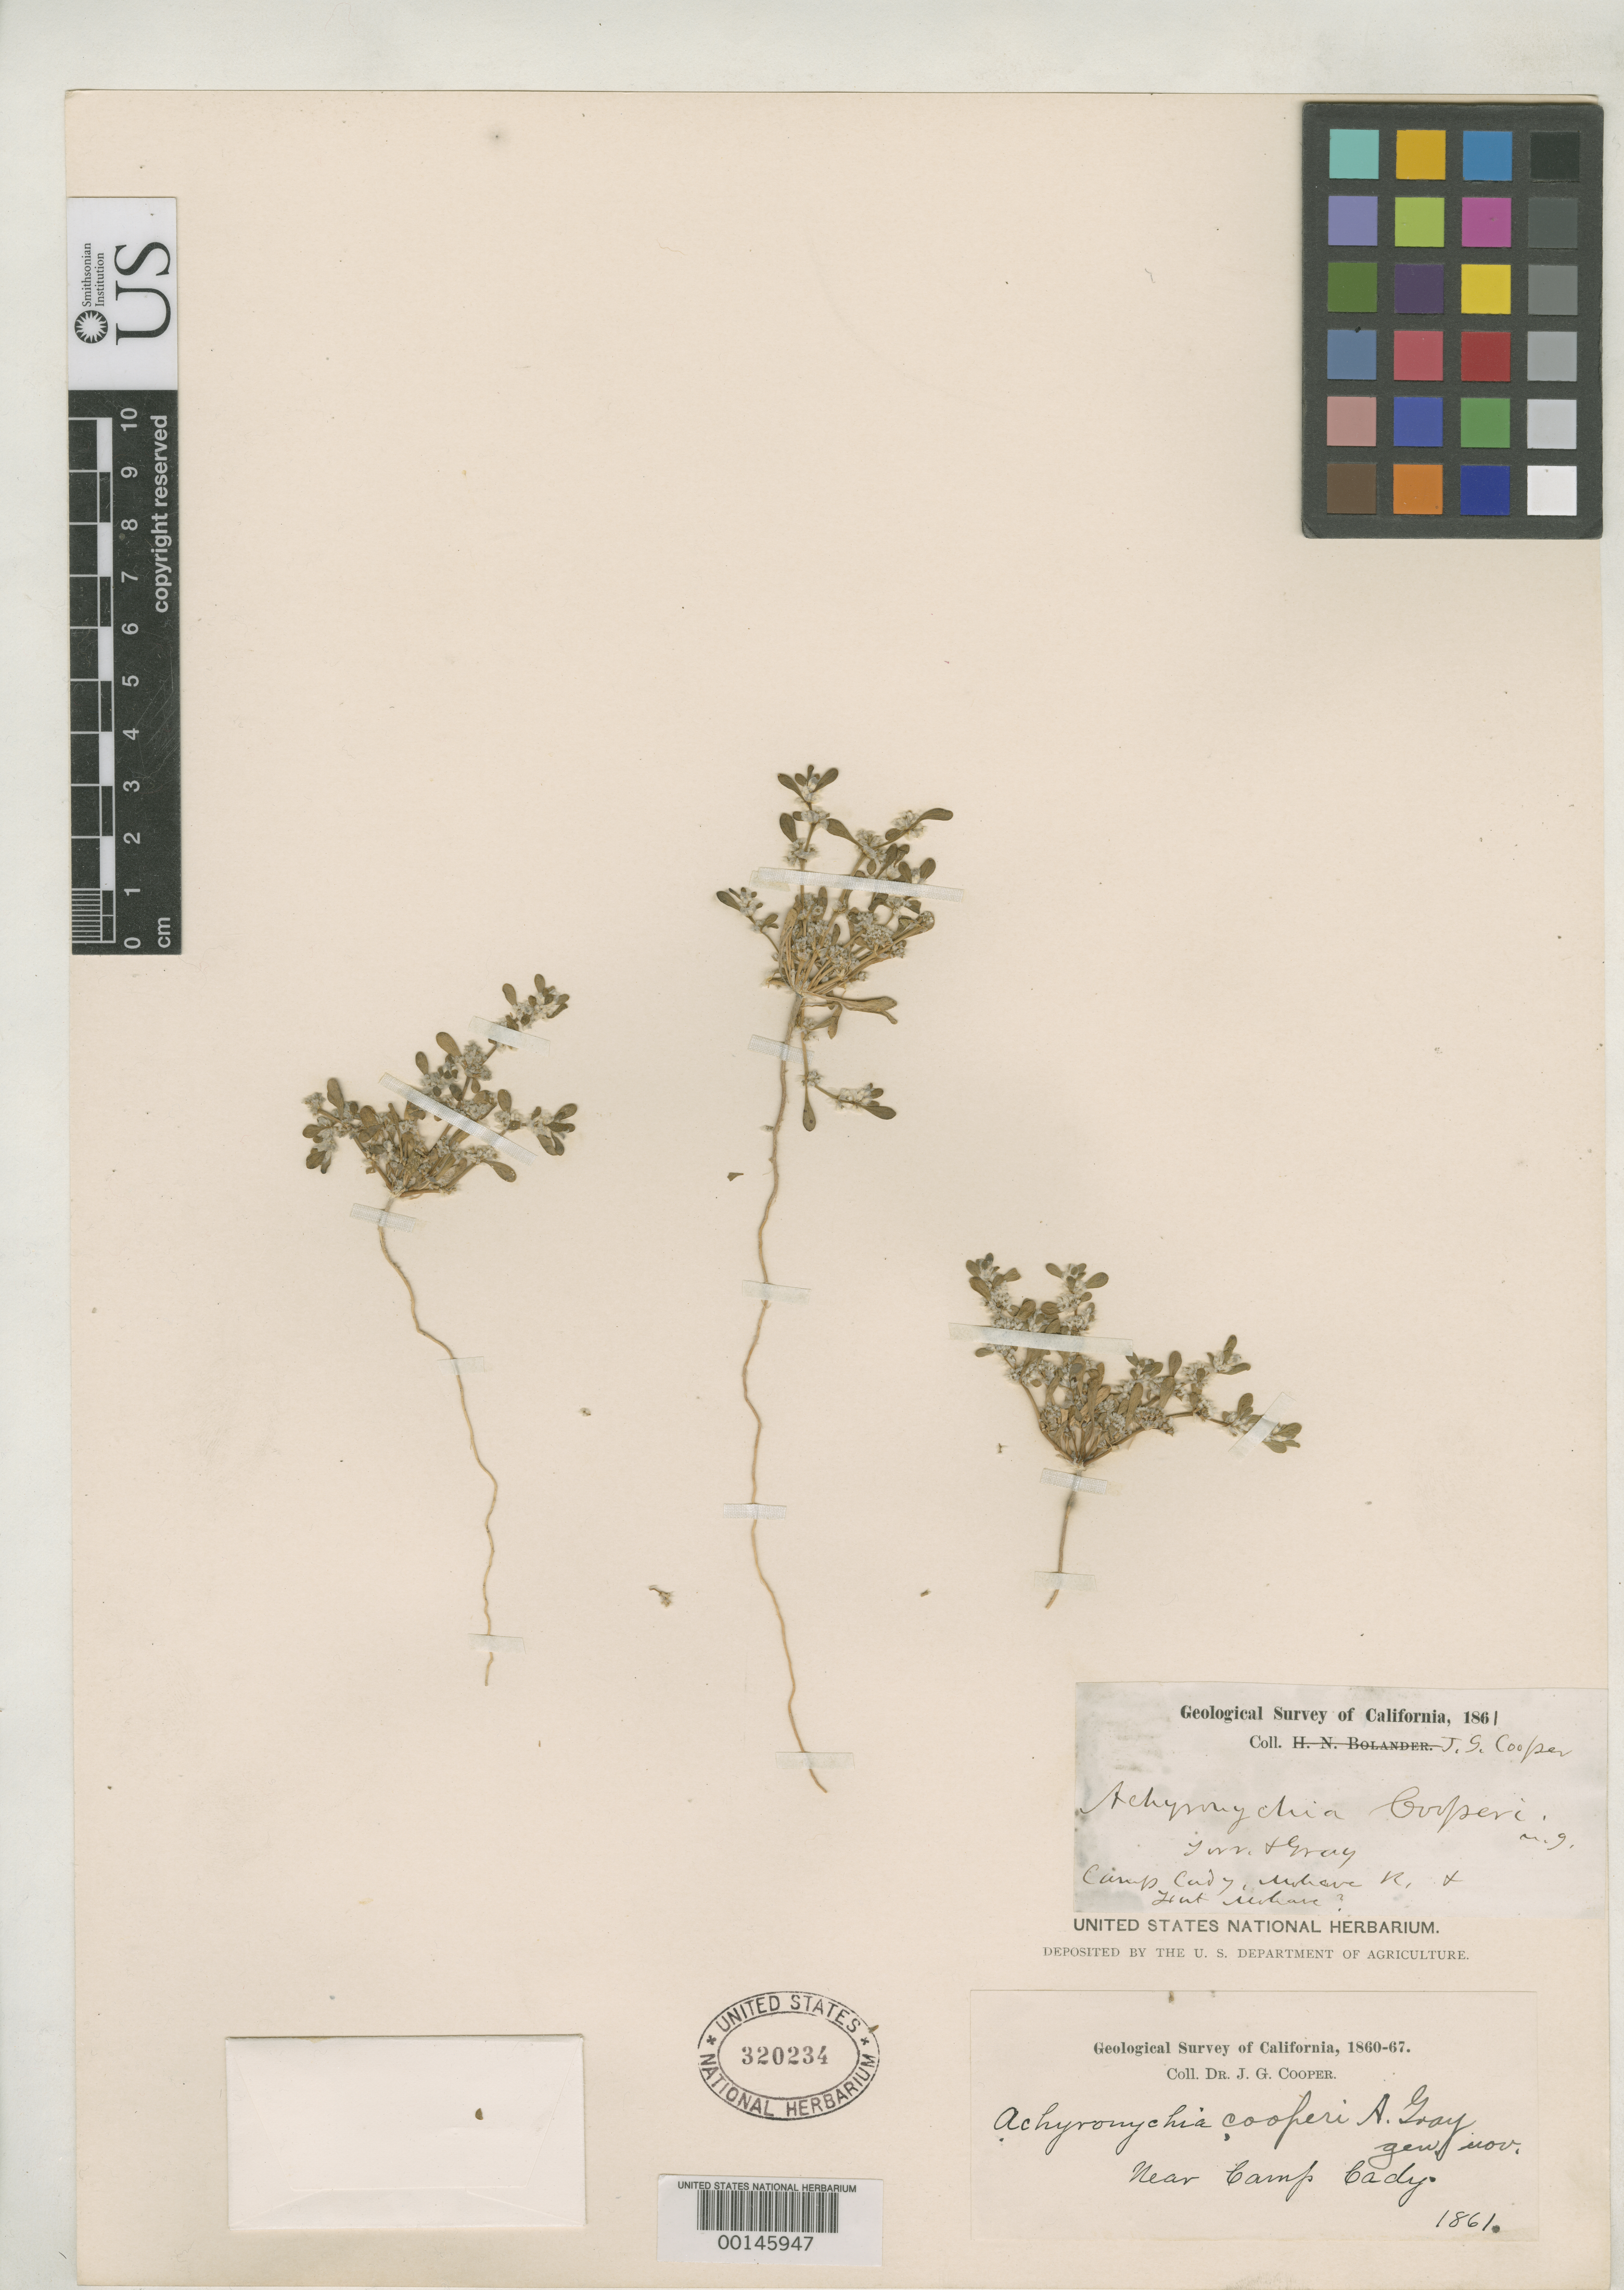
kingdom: Plantae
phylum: Tracheophyta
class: Magnoliopsida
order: Caryophyllales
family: Caryophyllaceae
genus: Achyronychia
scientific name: Achyronychia cooperi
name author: A. Gray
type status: Isotype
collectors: J. G. Cooper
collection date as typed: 03 Jun 1861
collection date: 1861-06-03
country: United States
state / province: California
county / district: San Bernardino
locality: Camp Cady, Mojave River.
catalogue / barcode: US 320234